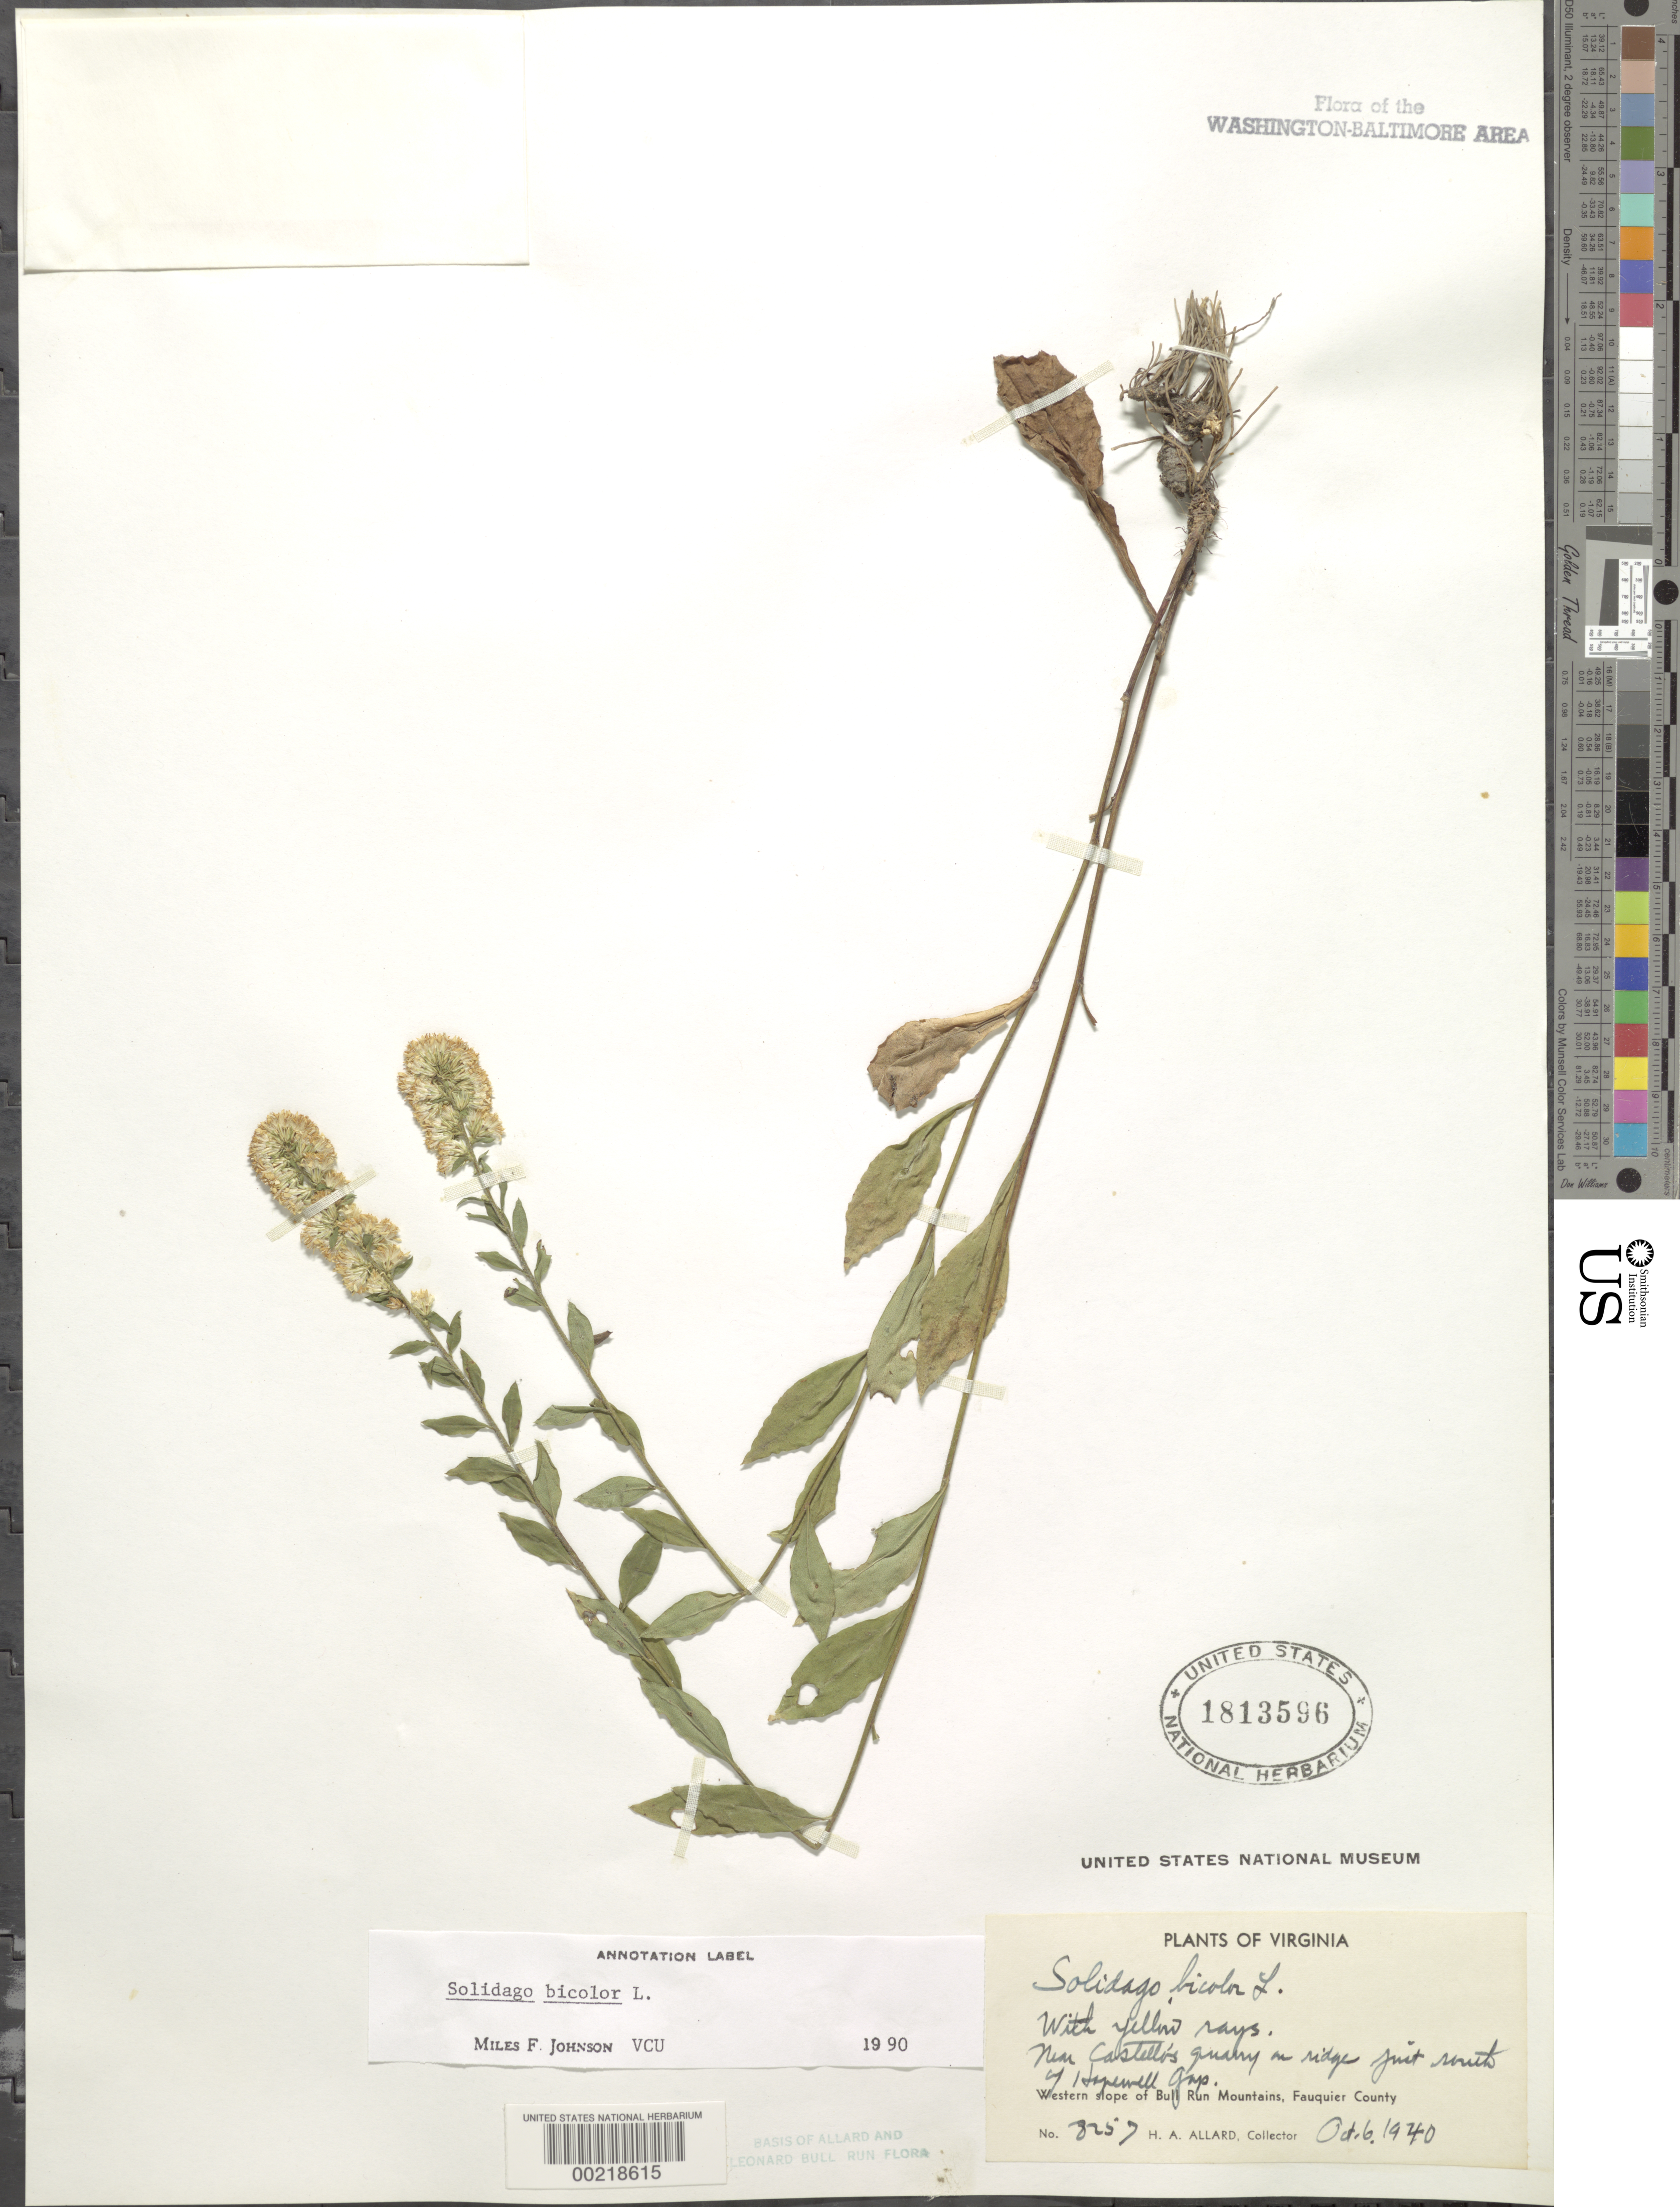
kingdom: Plantae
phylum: Tracheophyta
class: Magnoliopsida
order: Asterales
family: Asteraceae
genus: Solidago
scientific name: Solidago bicolor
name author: L.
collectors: H. A. Allard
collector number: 8257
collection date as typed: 06 Oct 1940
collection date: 1940-10-06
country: United States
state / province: Virginia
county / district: Fauquier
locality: South of Hopewell Gap western slope of Bull Run Mountains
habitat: Ridge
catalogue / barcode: US 1813596